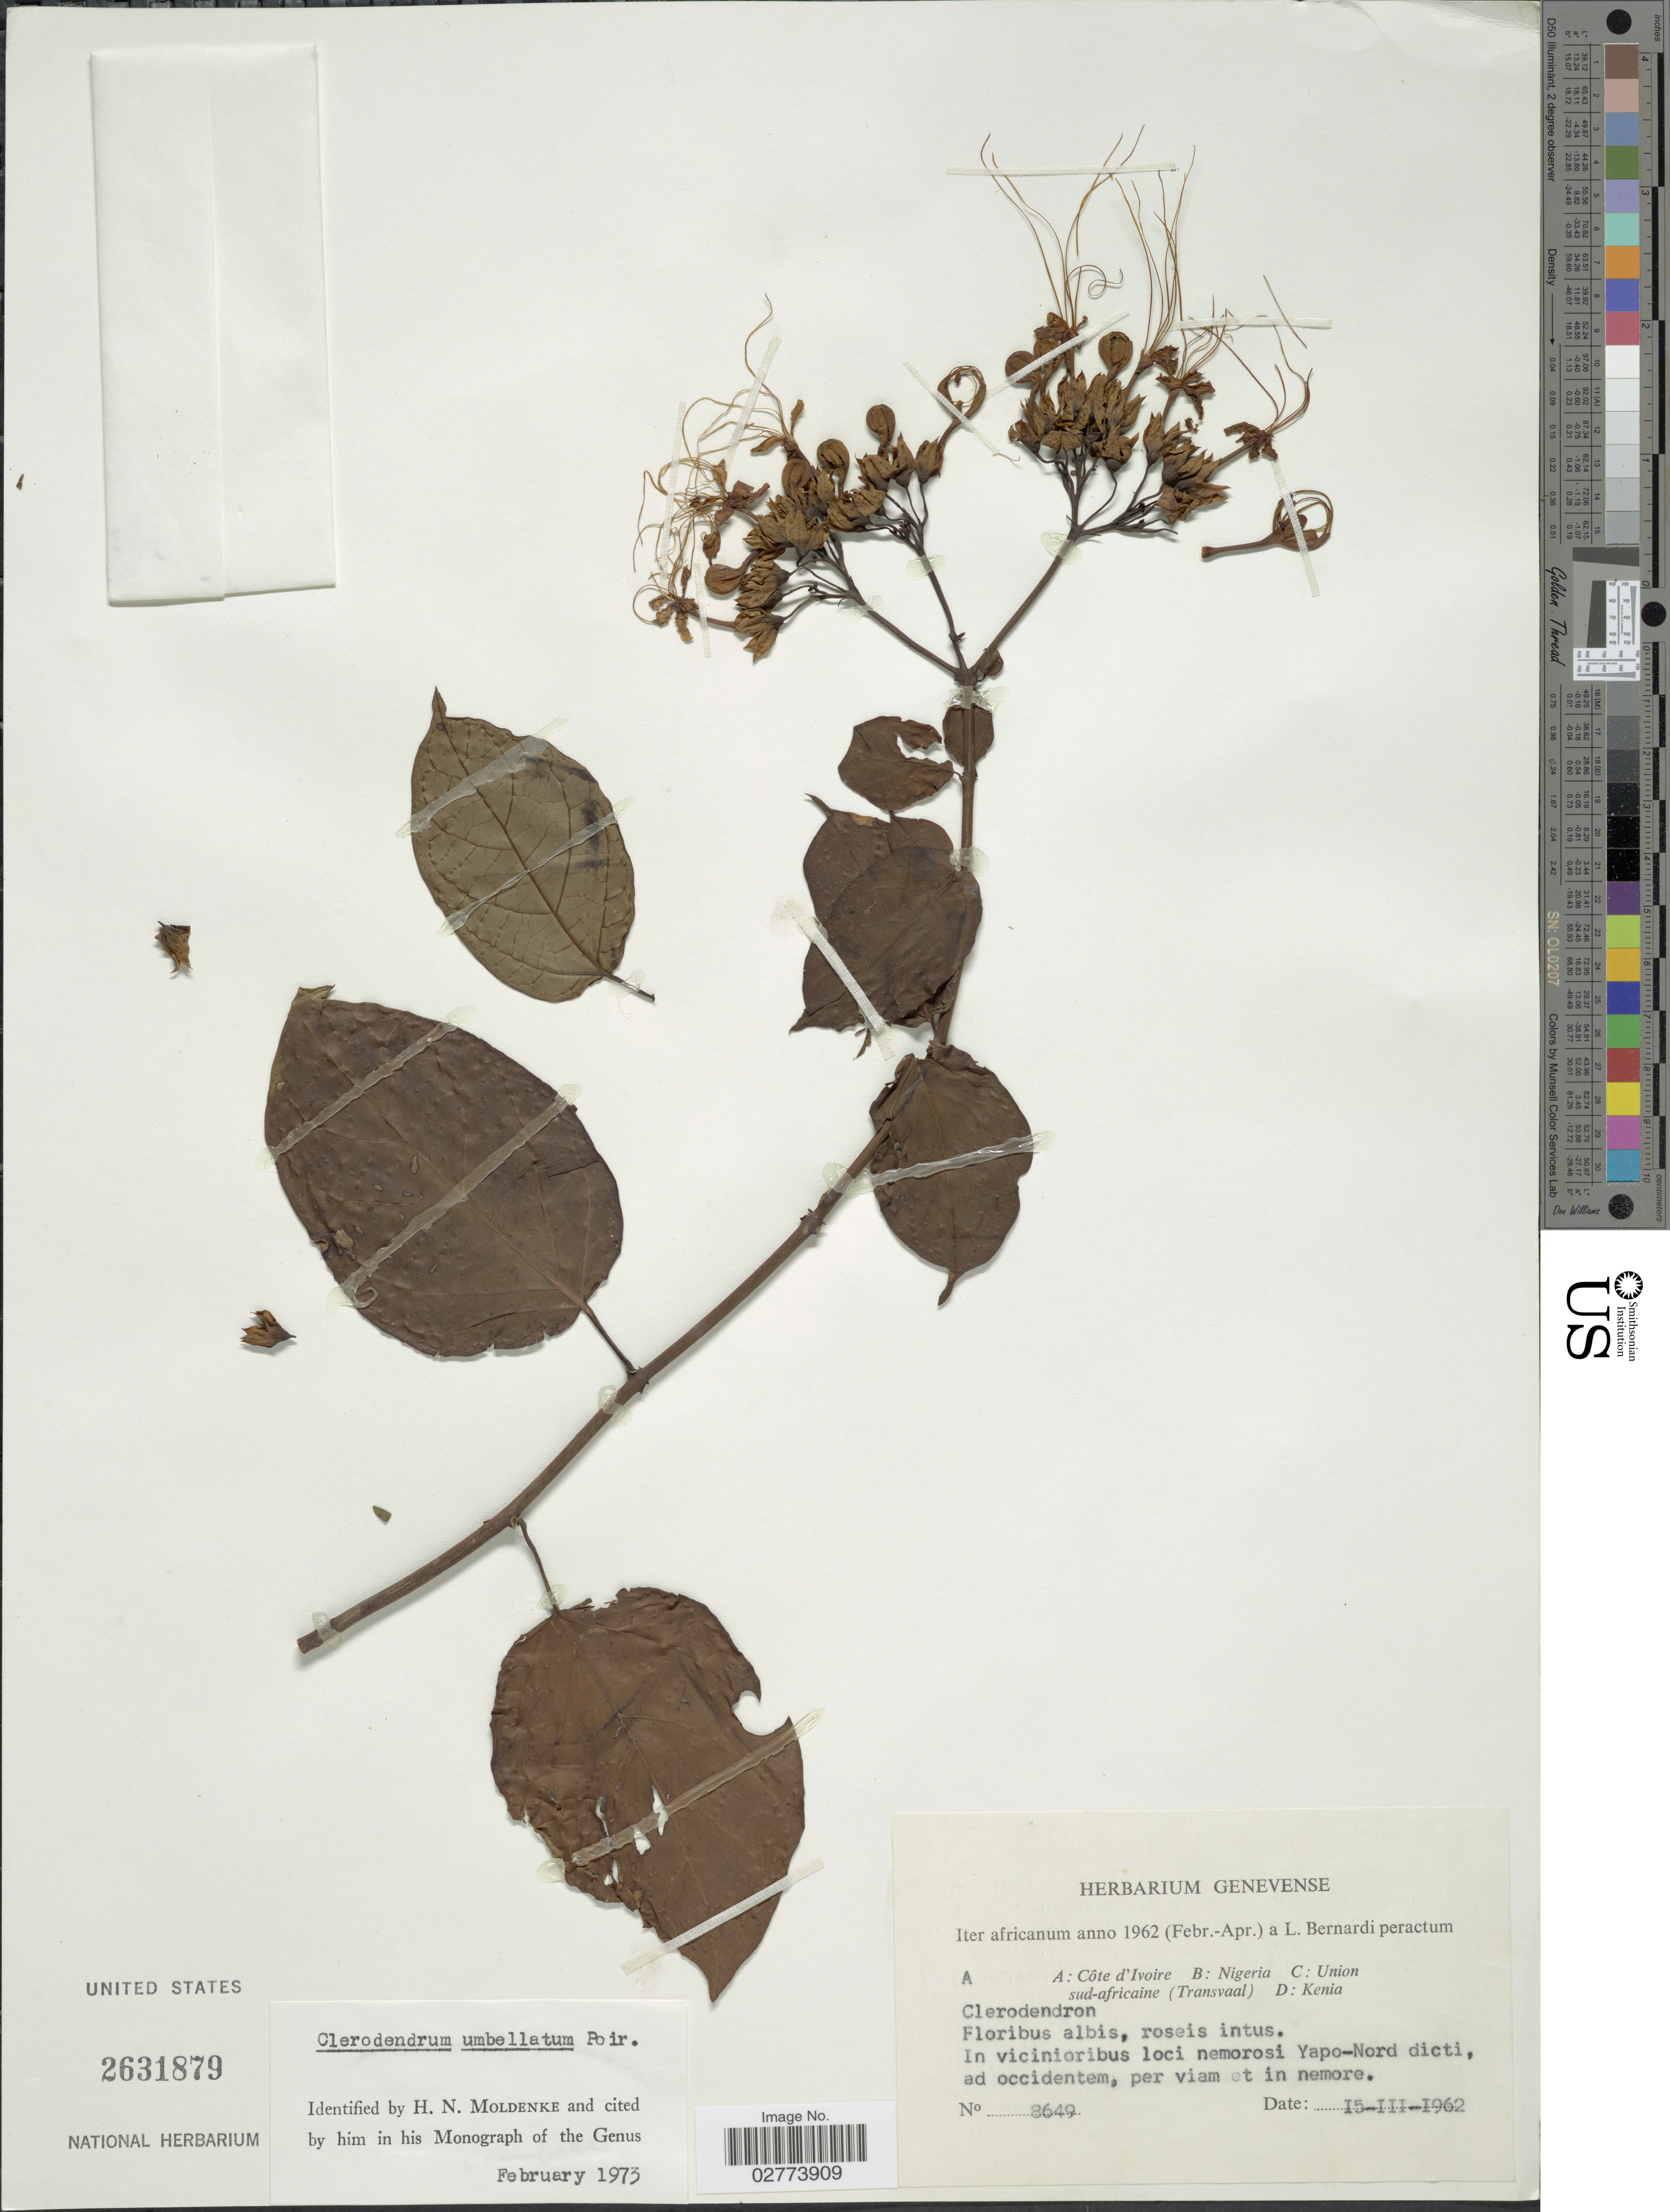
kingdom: Plantae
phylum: Tracheophyta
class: Magnoliopsida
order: Lamiales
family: Lamiaceae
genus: Clerodendrum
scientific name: Clerodendrum umbellatum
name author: Poir.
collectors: L. Bernardi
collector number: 8649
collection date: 1962-03-15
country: Ivory Coast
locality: In vicinioribus loci nemorosi Yapo-Nord dicti, ad occidentem, per viam et in nemore.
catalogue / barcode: US 2631879